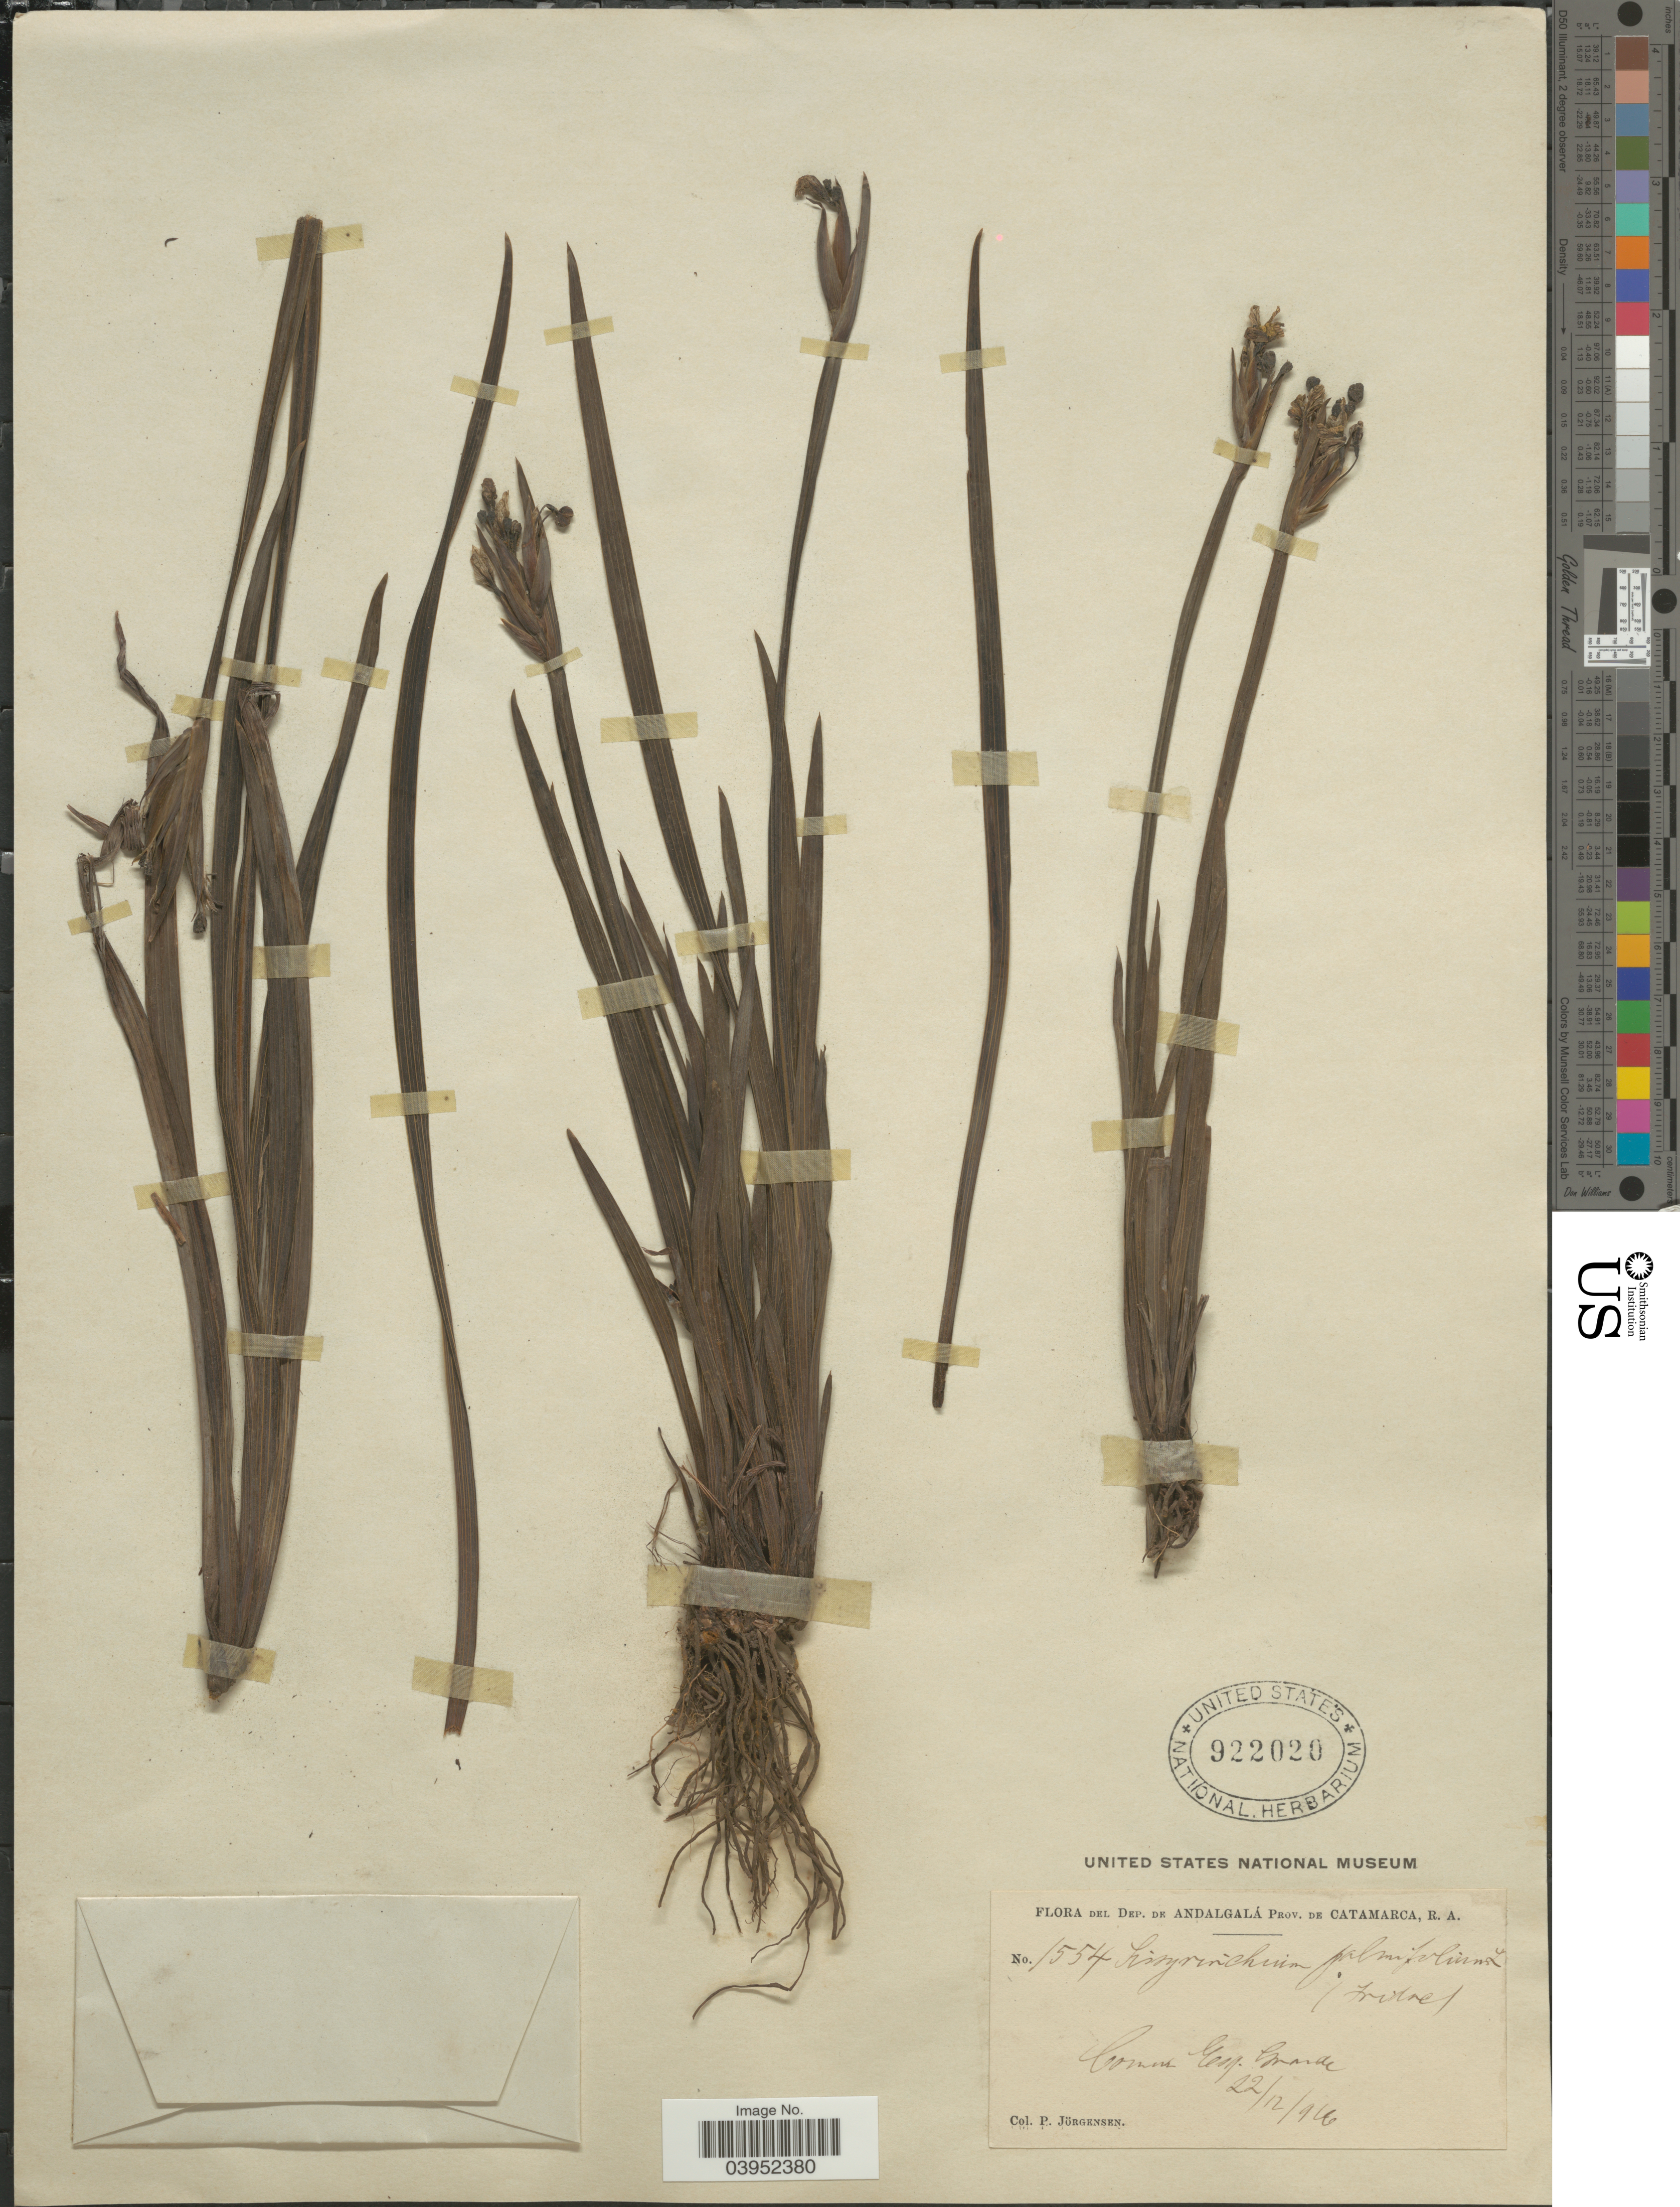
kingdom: Plantae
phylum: Tracheophyta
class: Liliopsida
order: Asparagales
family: Iridaceae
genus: Sisyrinchium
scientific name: Sisyrinchium palmifolium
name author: L.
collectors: P. Jörgensen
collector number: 1554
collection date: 1916-12-22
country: Argentina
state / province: Catamarca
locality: Dep. de Andalgalá. Comun Esq. Grande.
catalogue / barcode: US 922020